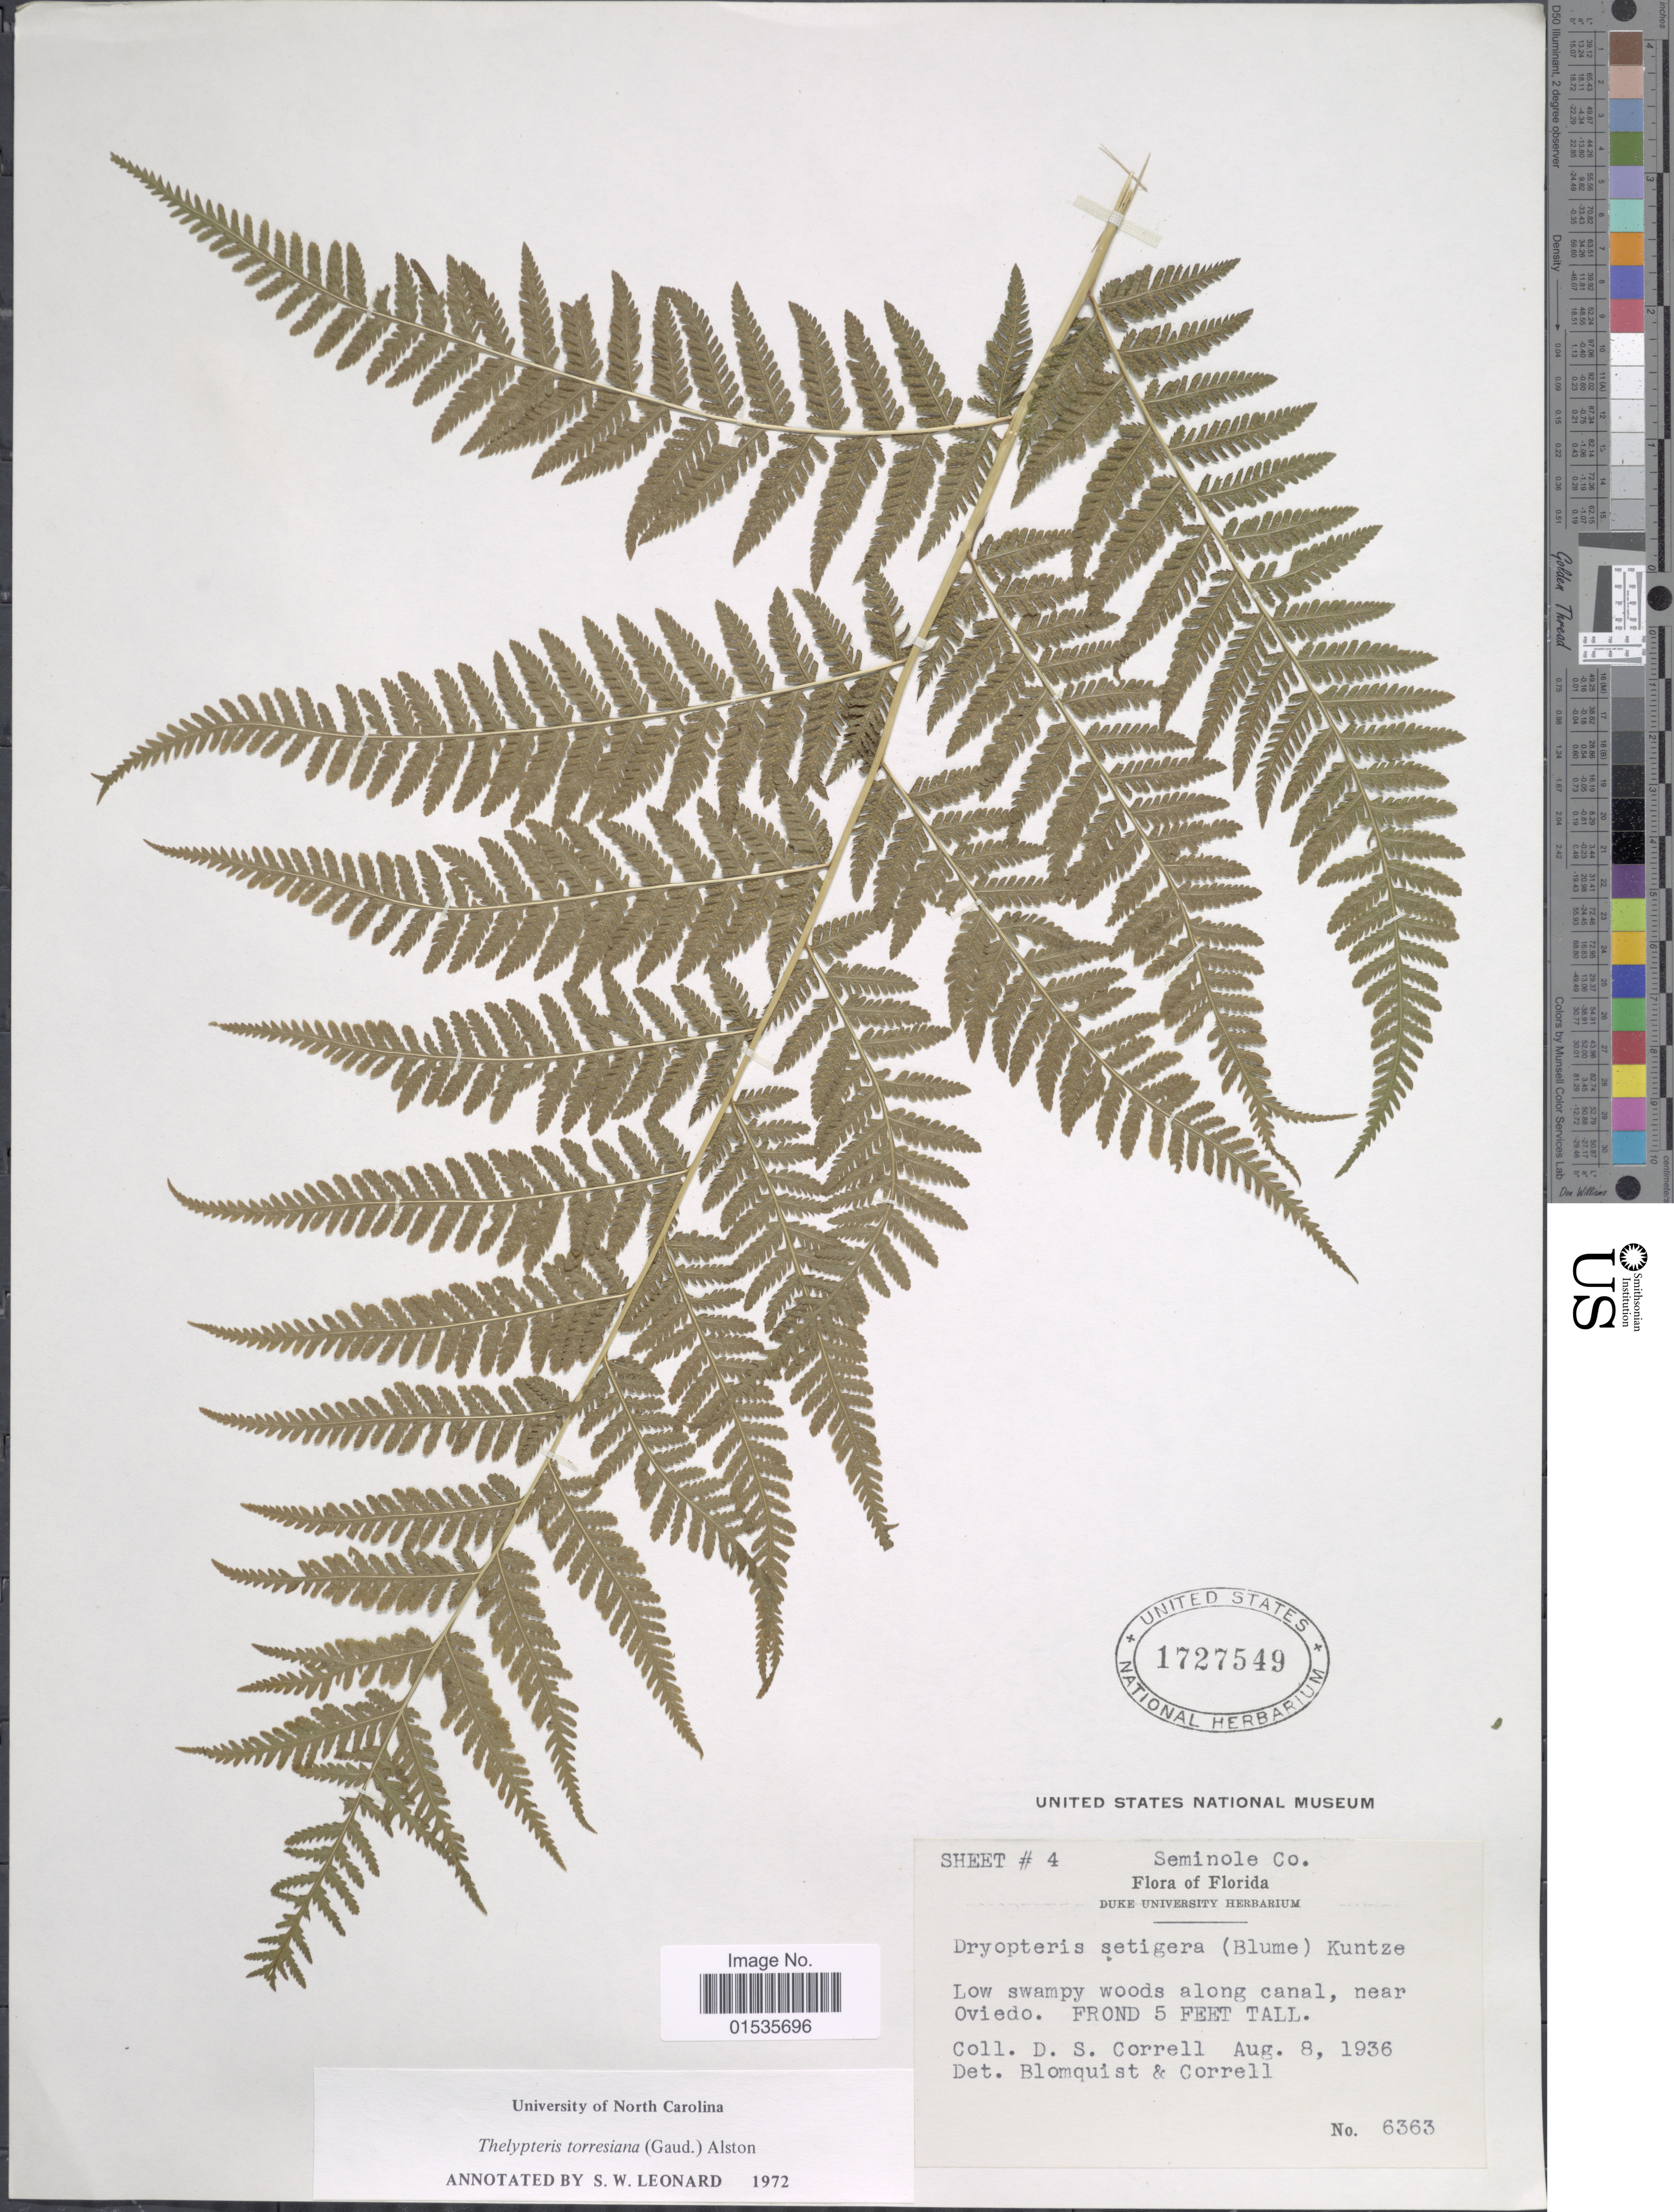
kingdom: Plantae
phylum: Tracheophyta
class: Polypodiopsida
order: Polypodiales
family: Thelypteridaceae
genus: Macrothelypteris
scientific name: Macrothelypteris torresiana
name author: (Gaudich.) Ching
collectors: D. S. Correll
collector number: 6363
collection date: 1936-08-08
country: United States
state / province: Florida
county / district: Seminole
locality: along canal, near Oviedo.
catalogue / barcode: US 1727549